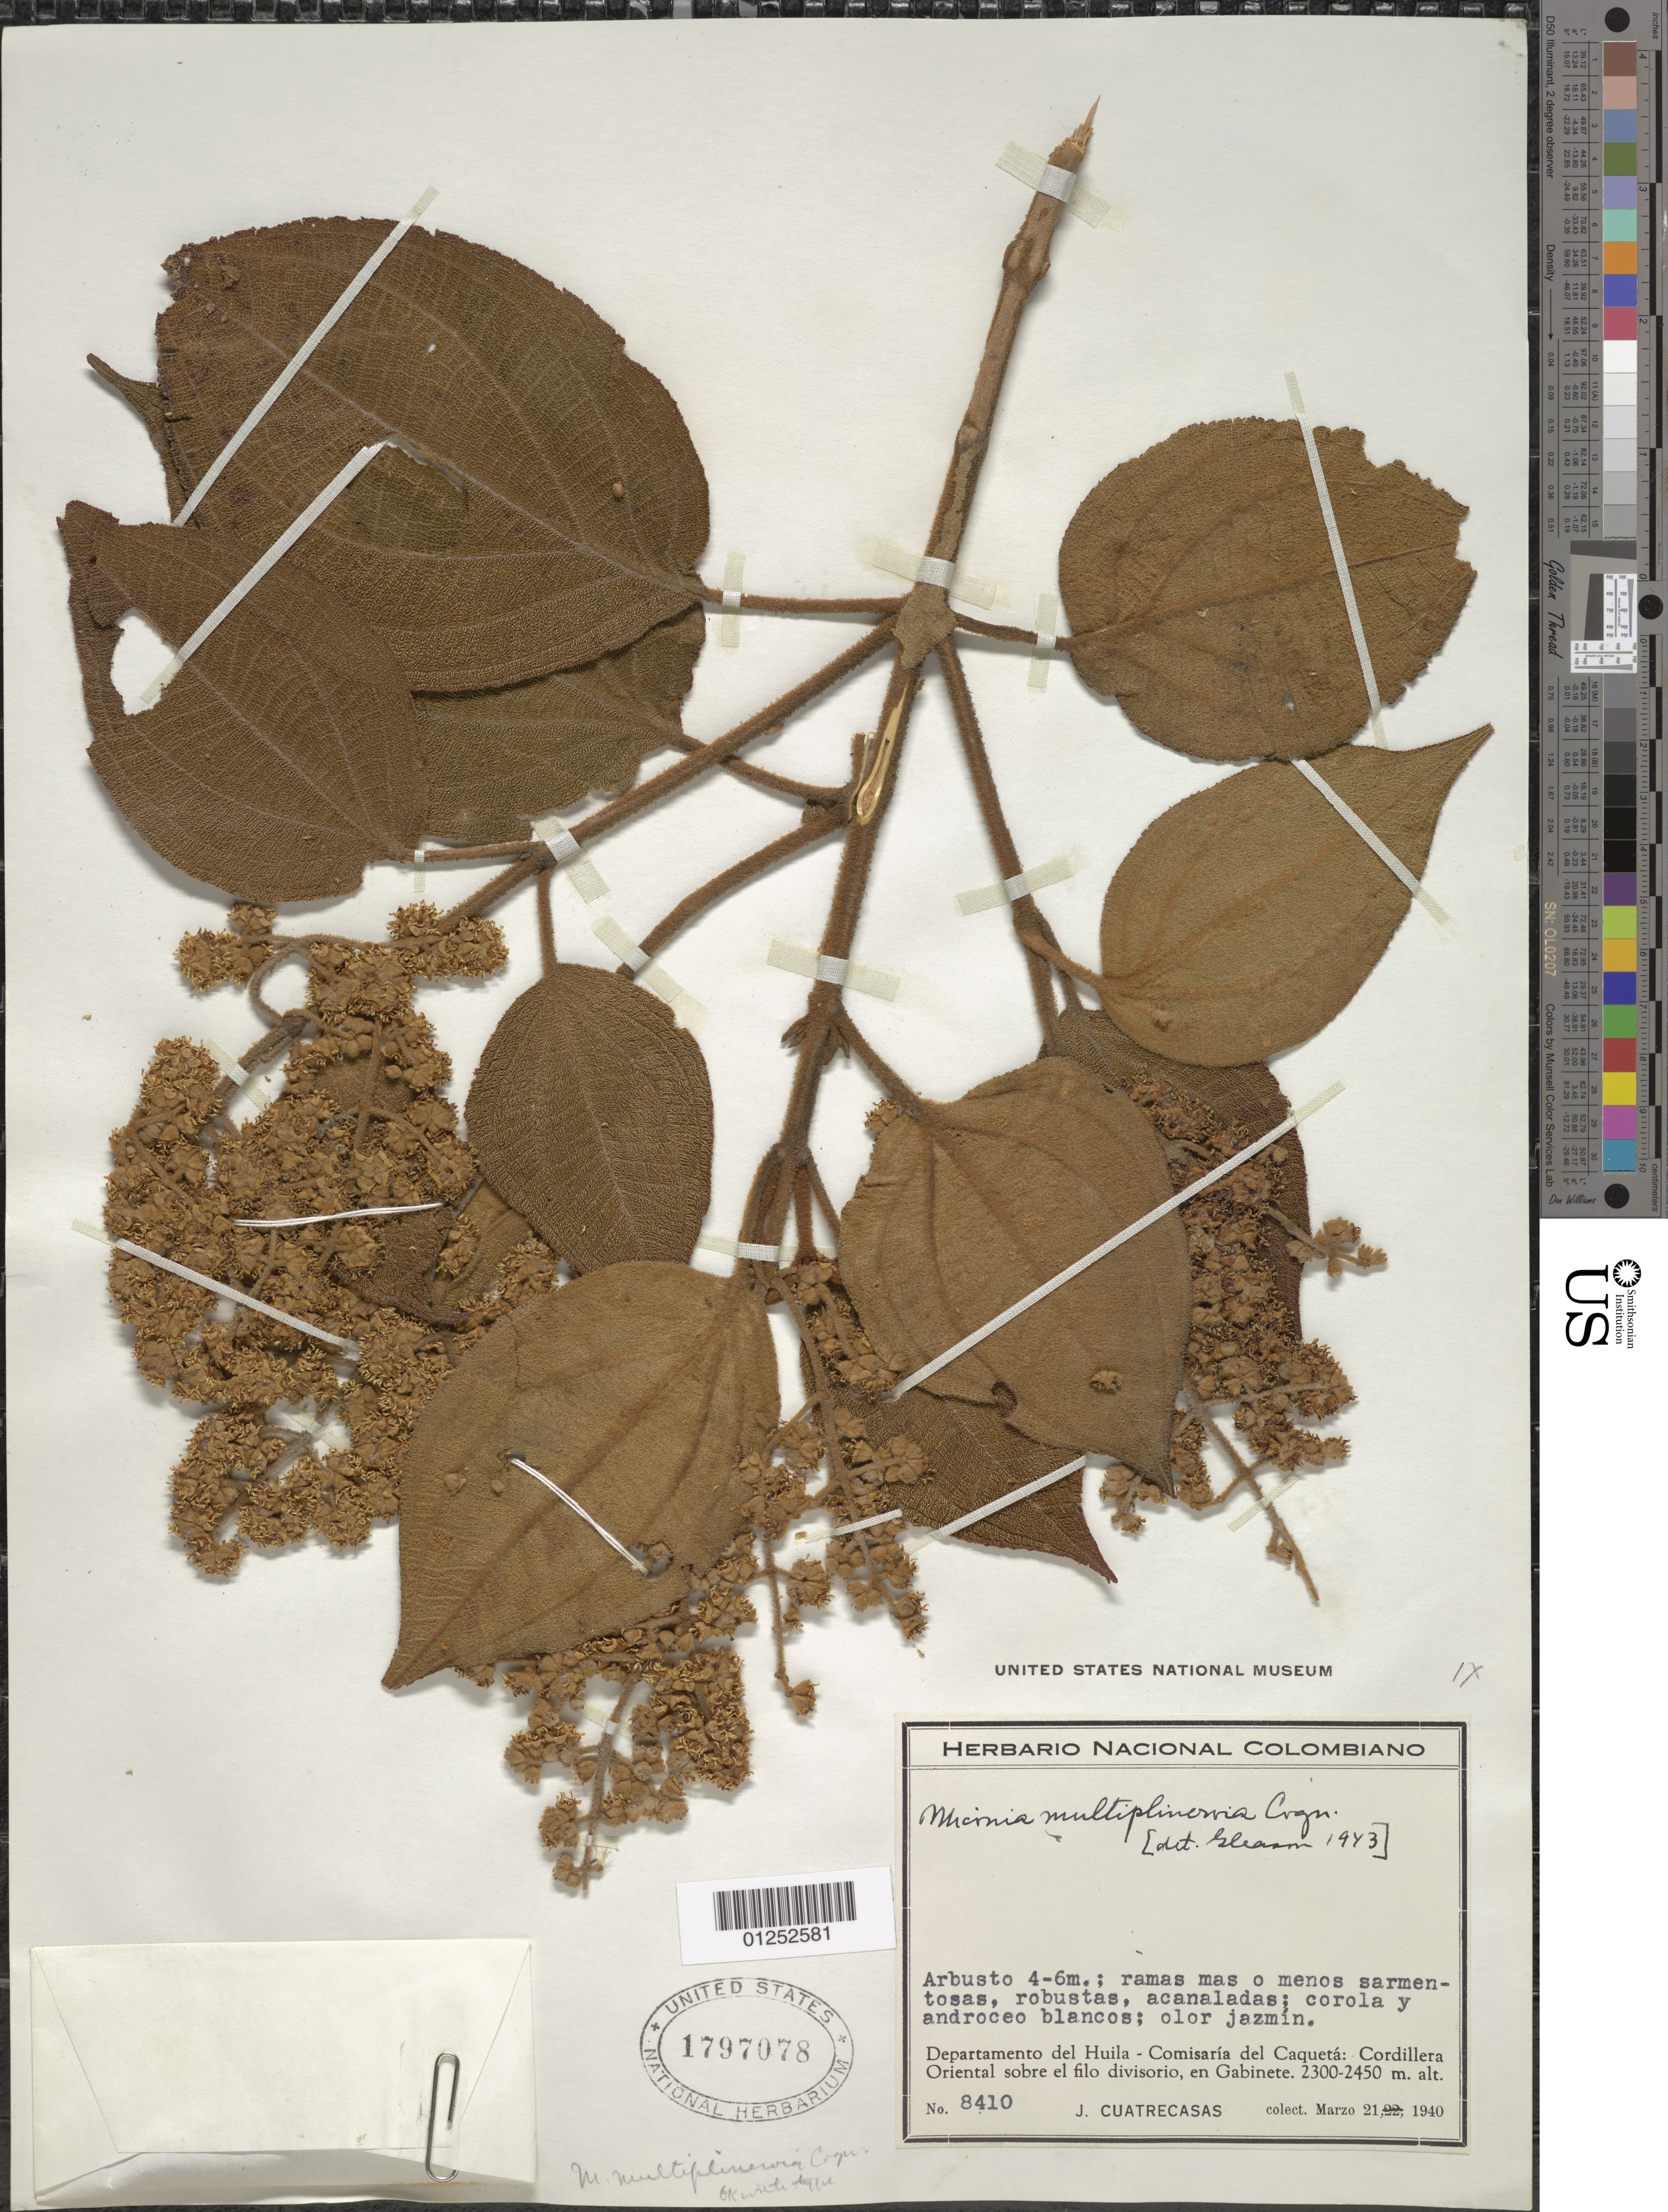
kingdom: Plantae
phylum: Tracheophyta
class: Magnoliopsida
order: Myrtales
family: Melastomataceae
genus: Miconia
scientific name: Miconia multispicata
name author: Naudin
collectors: J. Cuatrecasas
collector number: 8410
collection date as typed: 21 Mar 1940 to 22 Mar 1940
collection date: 1940-03-21/1940-03-22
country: Colombia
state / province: Huila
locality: Departamento del Huila- Comisaría del Caquetá: Cordillera Oriental sobre el filo divisorio, en Gabinete.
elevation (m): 2300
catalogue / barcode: US 1797078